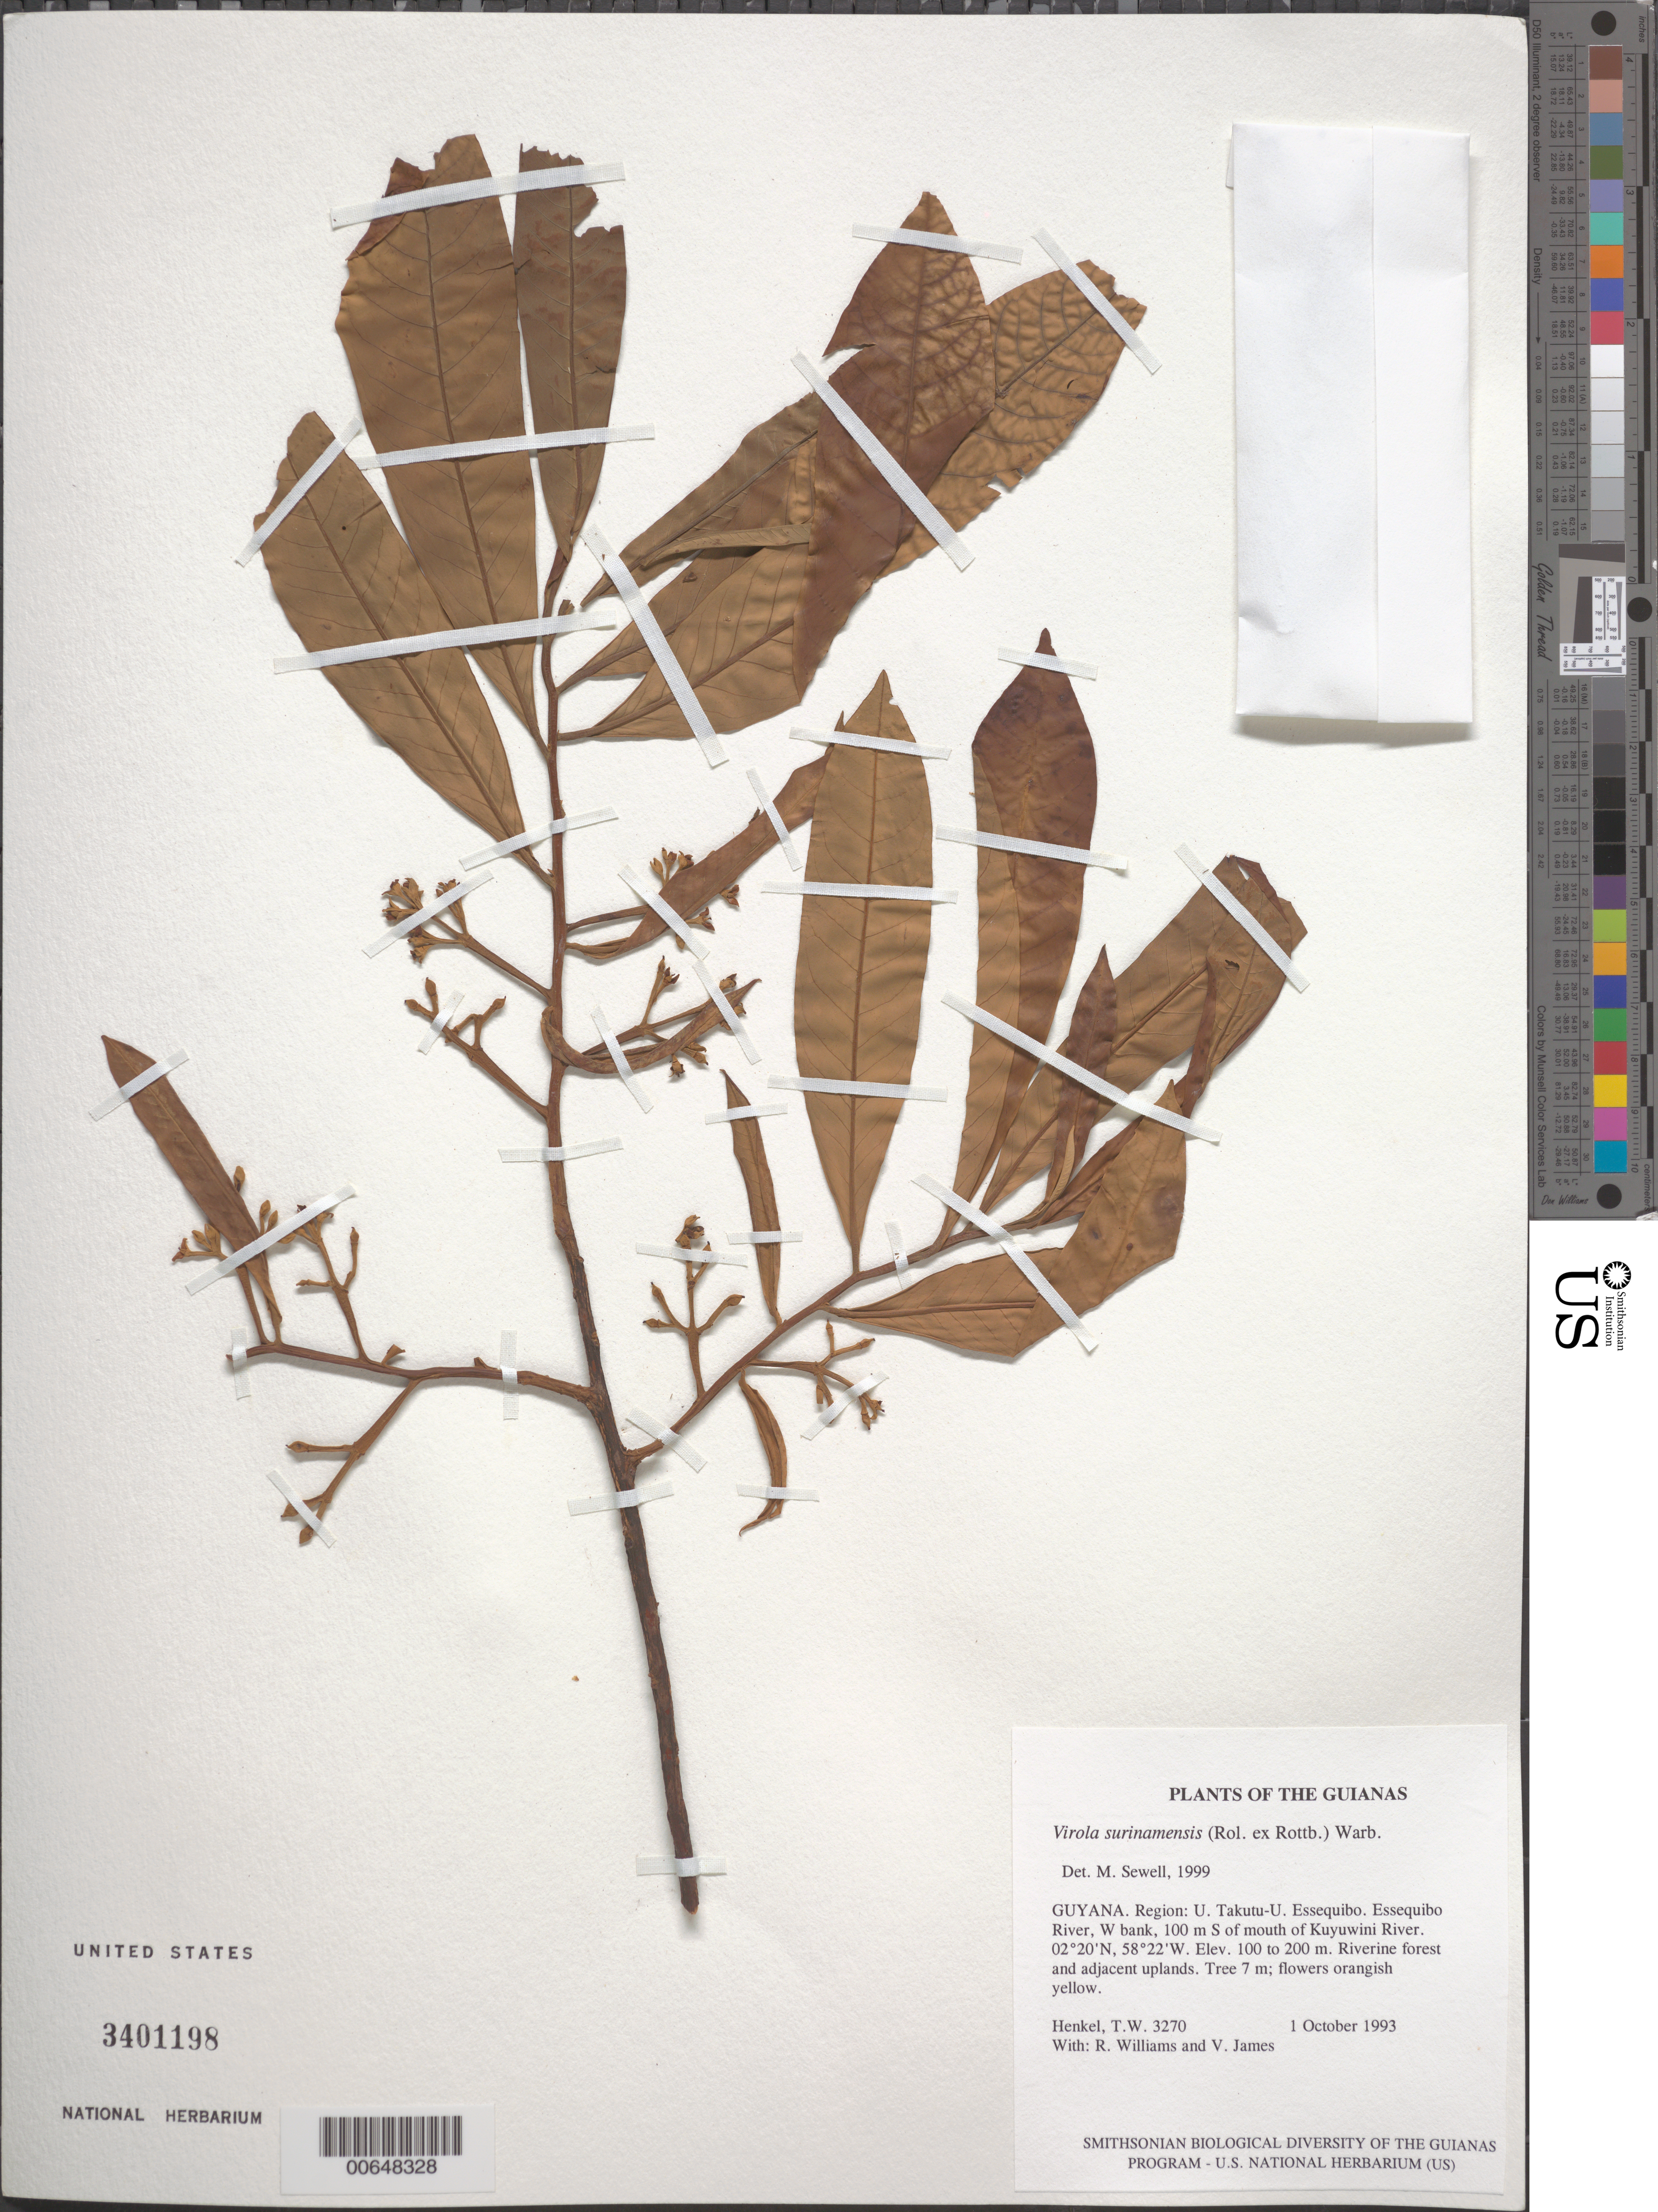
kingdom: Plantae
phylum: Tracheophyta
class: Magnoliopsida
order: Magnoliales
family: Myristicaceae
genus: Virola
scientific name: Virola surinamensis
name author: (Rol.) Warb.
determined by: Sewell, M.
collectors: T. Henkel, R. Williams & V. James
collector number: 3270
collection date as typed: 1 October 1993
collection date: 1993-10-01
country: Guyana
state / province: U. Takutu-U. Essequibo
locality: Essequibo River, W bank, 100 m S of mouth of Kuyuwini River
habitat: Riverine forest and adjacent uplands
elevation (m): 100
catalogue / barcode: US 3401198